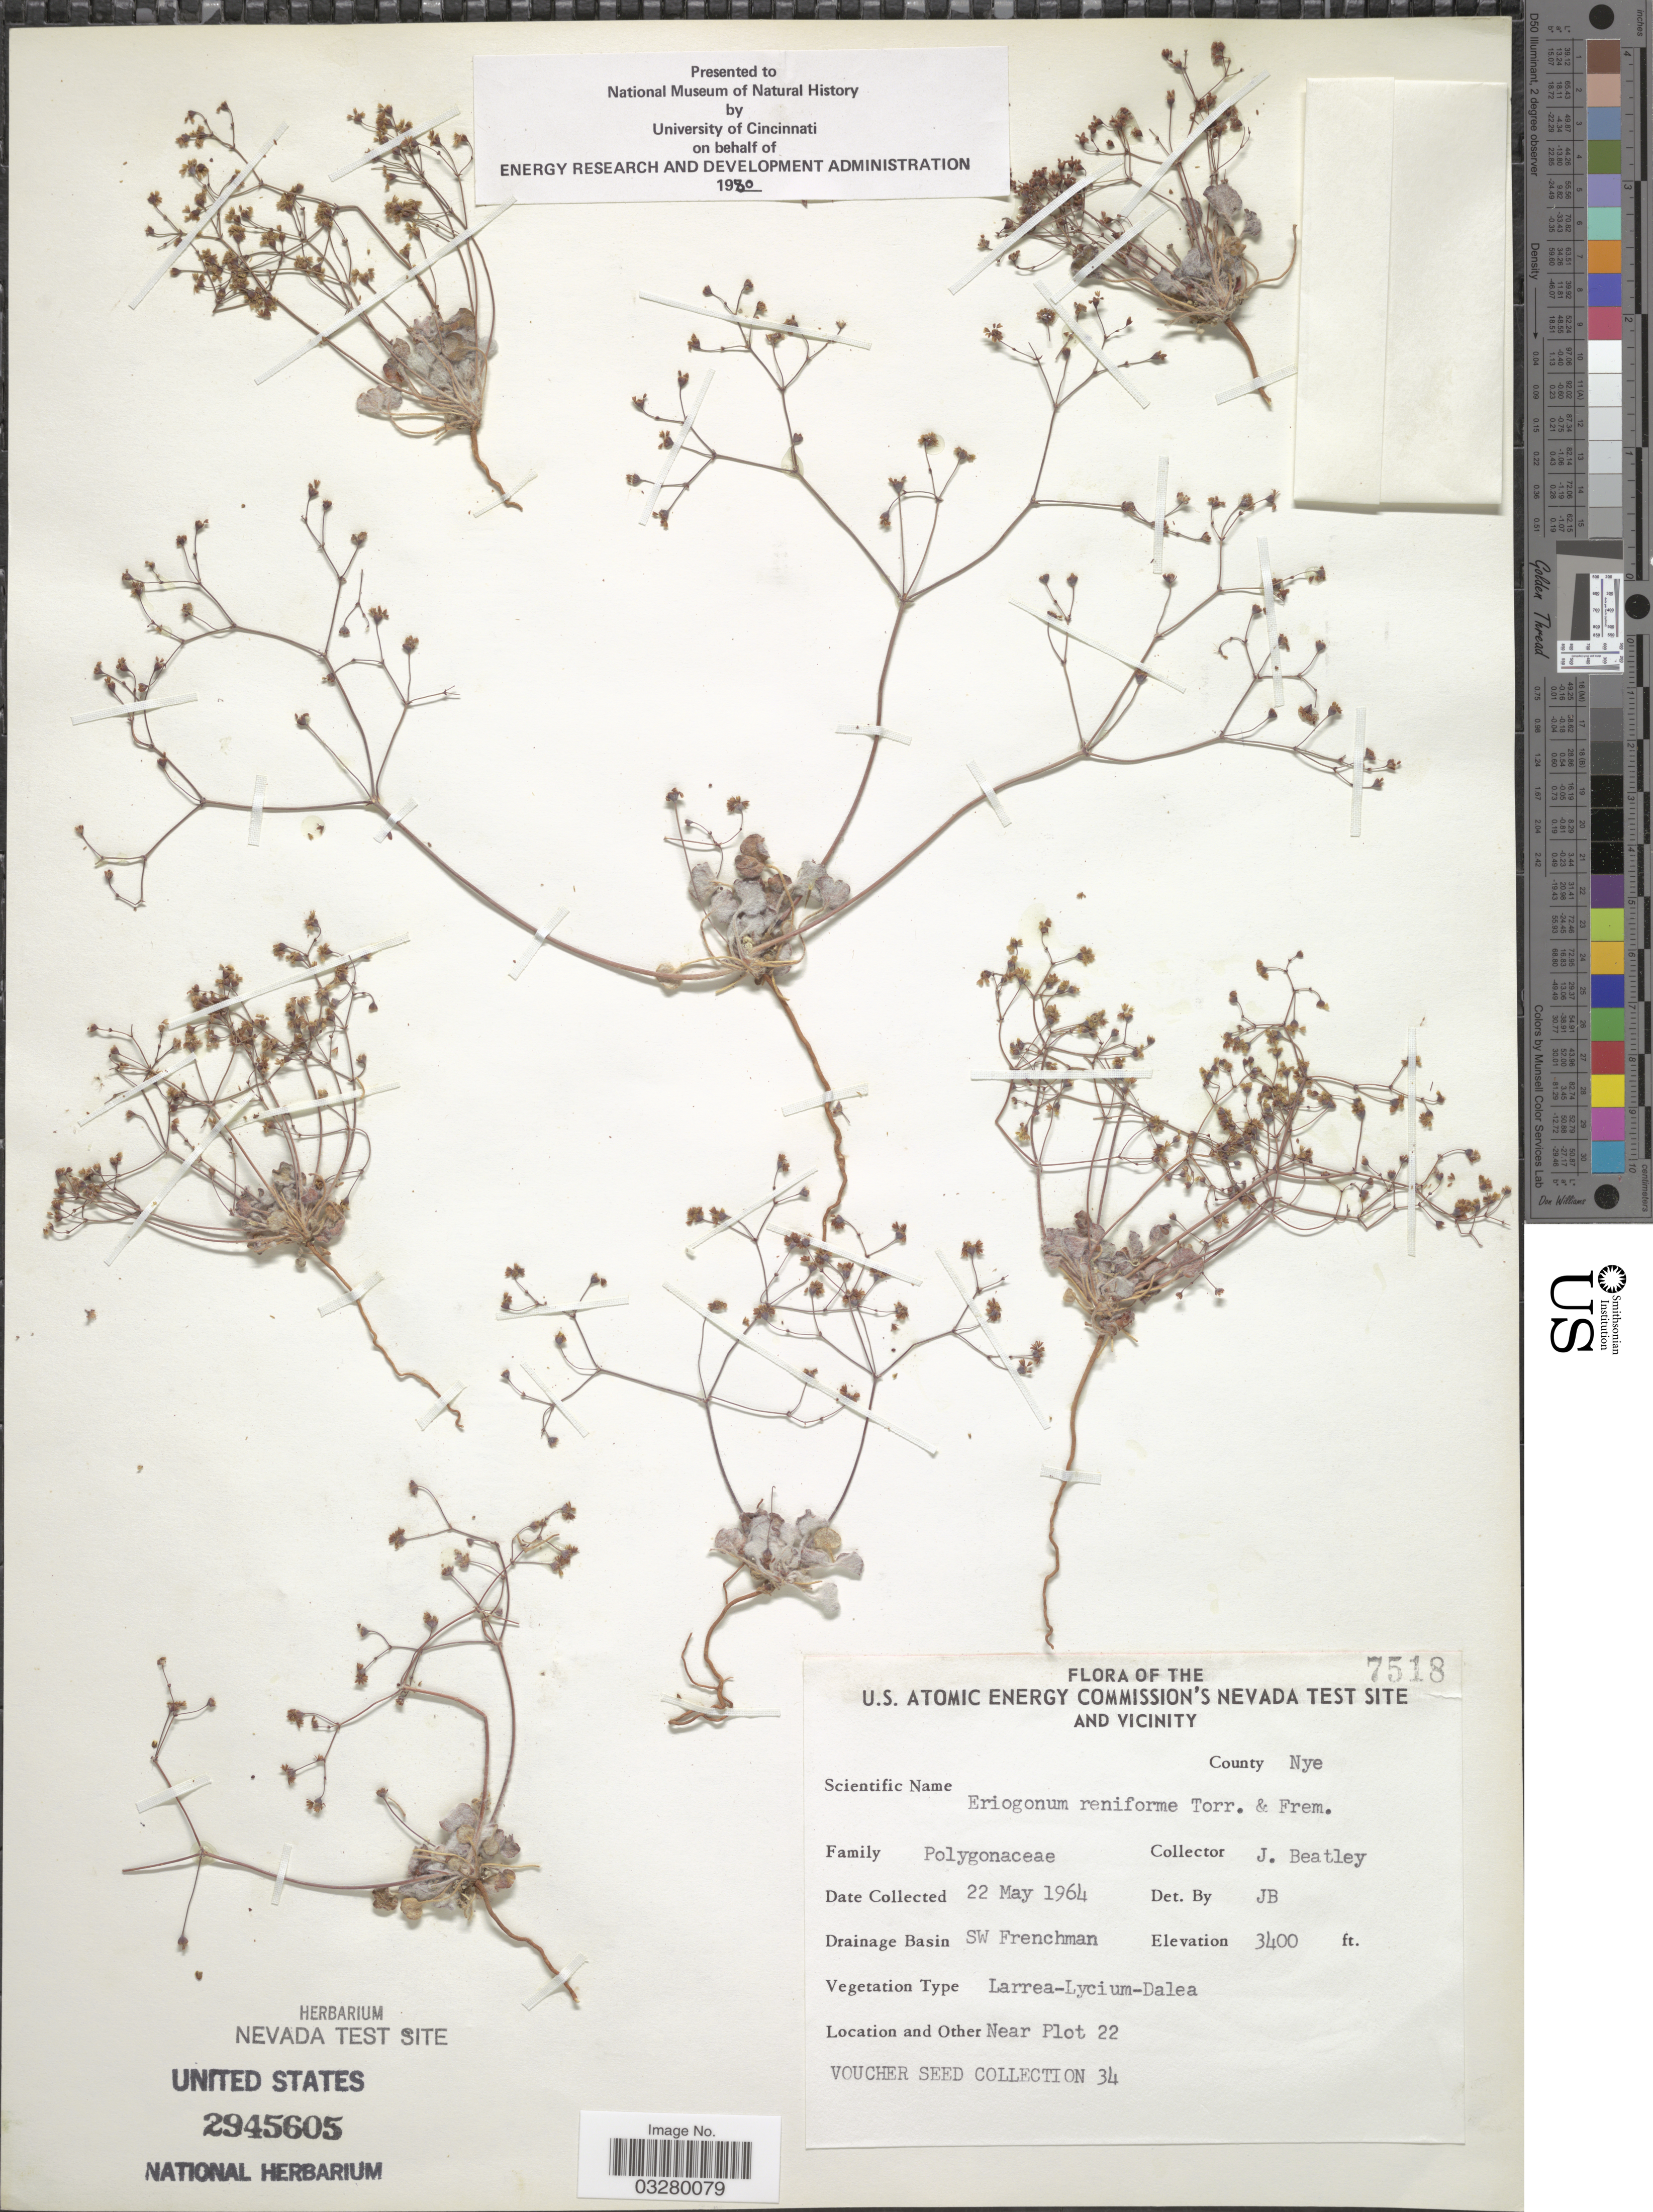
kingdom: Plantae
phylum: Tracheophyta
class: Magnoliopsida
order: Caryophyllales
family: Polygonaceae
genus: Eriogonum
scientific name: Eriogonum reniforme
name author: Torr. & Frém.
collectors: J. C. Beatley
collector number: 7518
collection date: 1964-05-22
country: United States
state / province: Nevada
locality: U.S. Atomic Energy Commission's Nevada Test Site and Vicinity, County Nye, Drainage Basin SW Frenchman, Near Plot 22.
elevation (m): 1036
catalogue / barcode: US 2945605